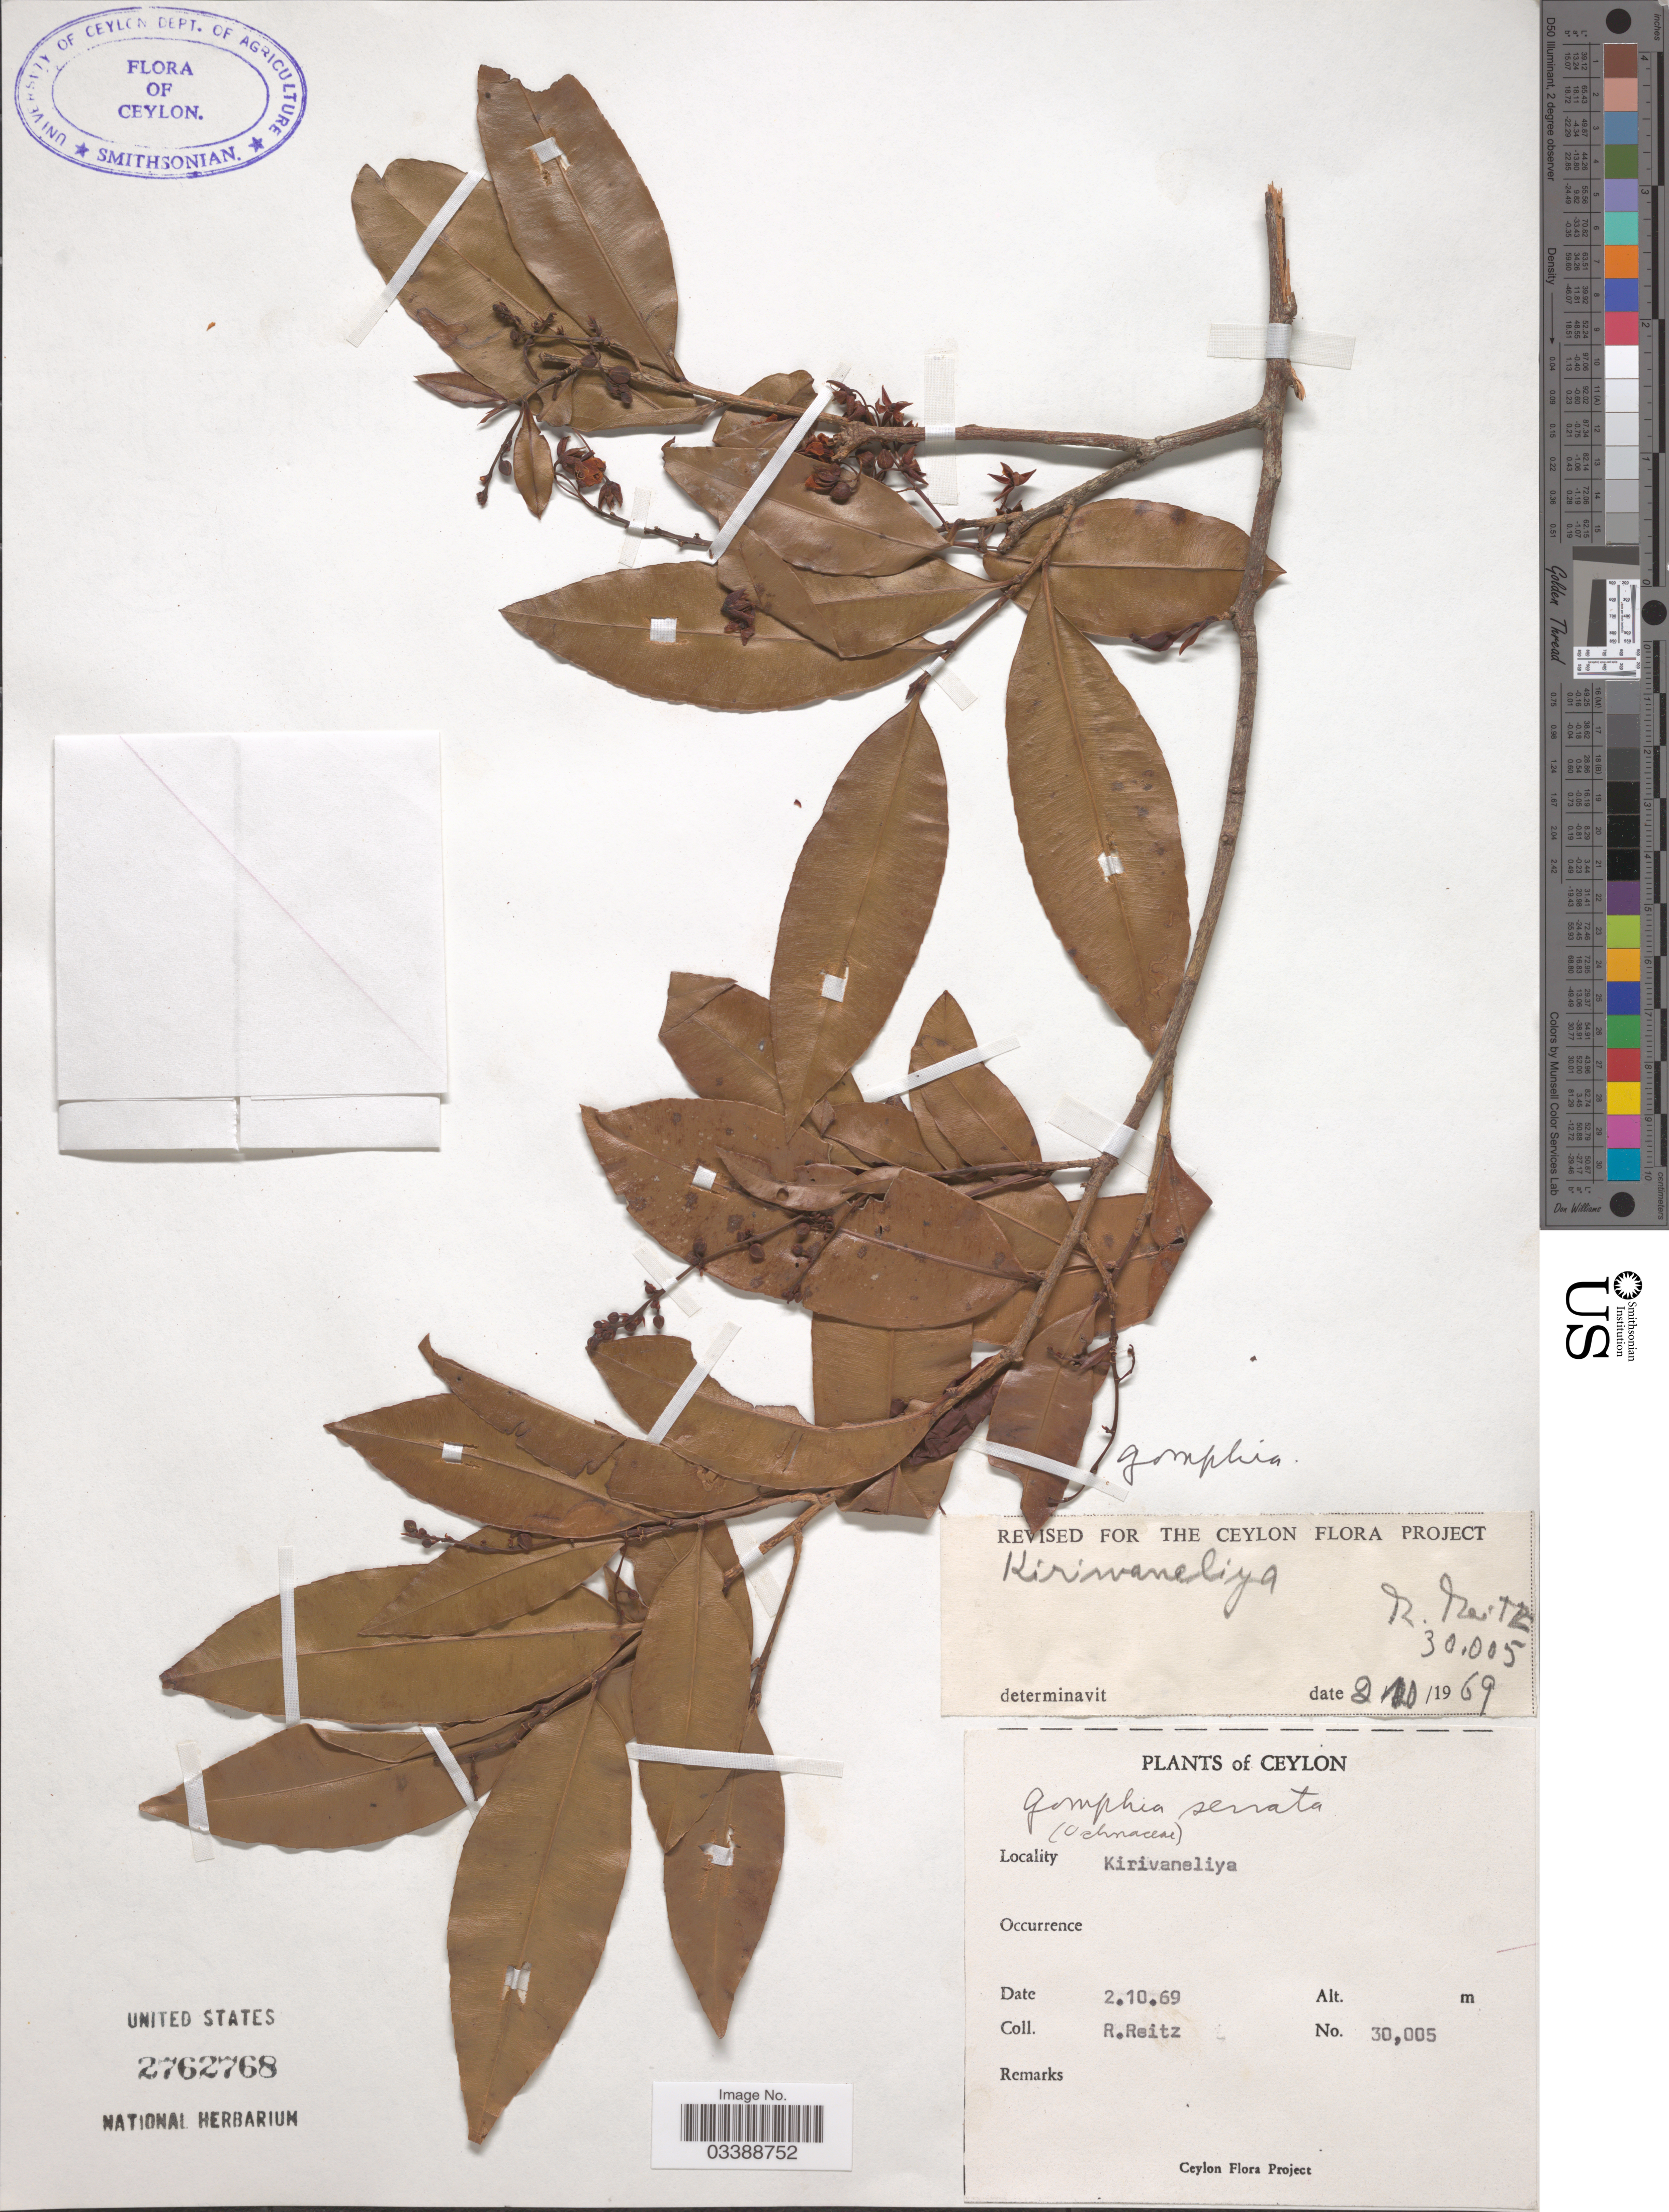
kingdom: Plantae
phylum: Tracheophyta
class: Magnoliopsida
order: Malpighiales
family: Ochnaceae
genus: Campylospermum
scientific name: Campylospermum serratum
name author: (Gaertn.) Bittrich & M.C.E. Amaral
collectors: R. Reitz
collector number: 30005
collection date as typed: Transcribed d/m/y: 2/10/69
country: Sri Lanka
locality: Ceylon. Kirivaneliya.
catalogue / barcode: US 2762768